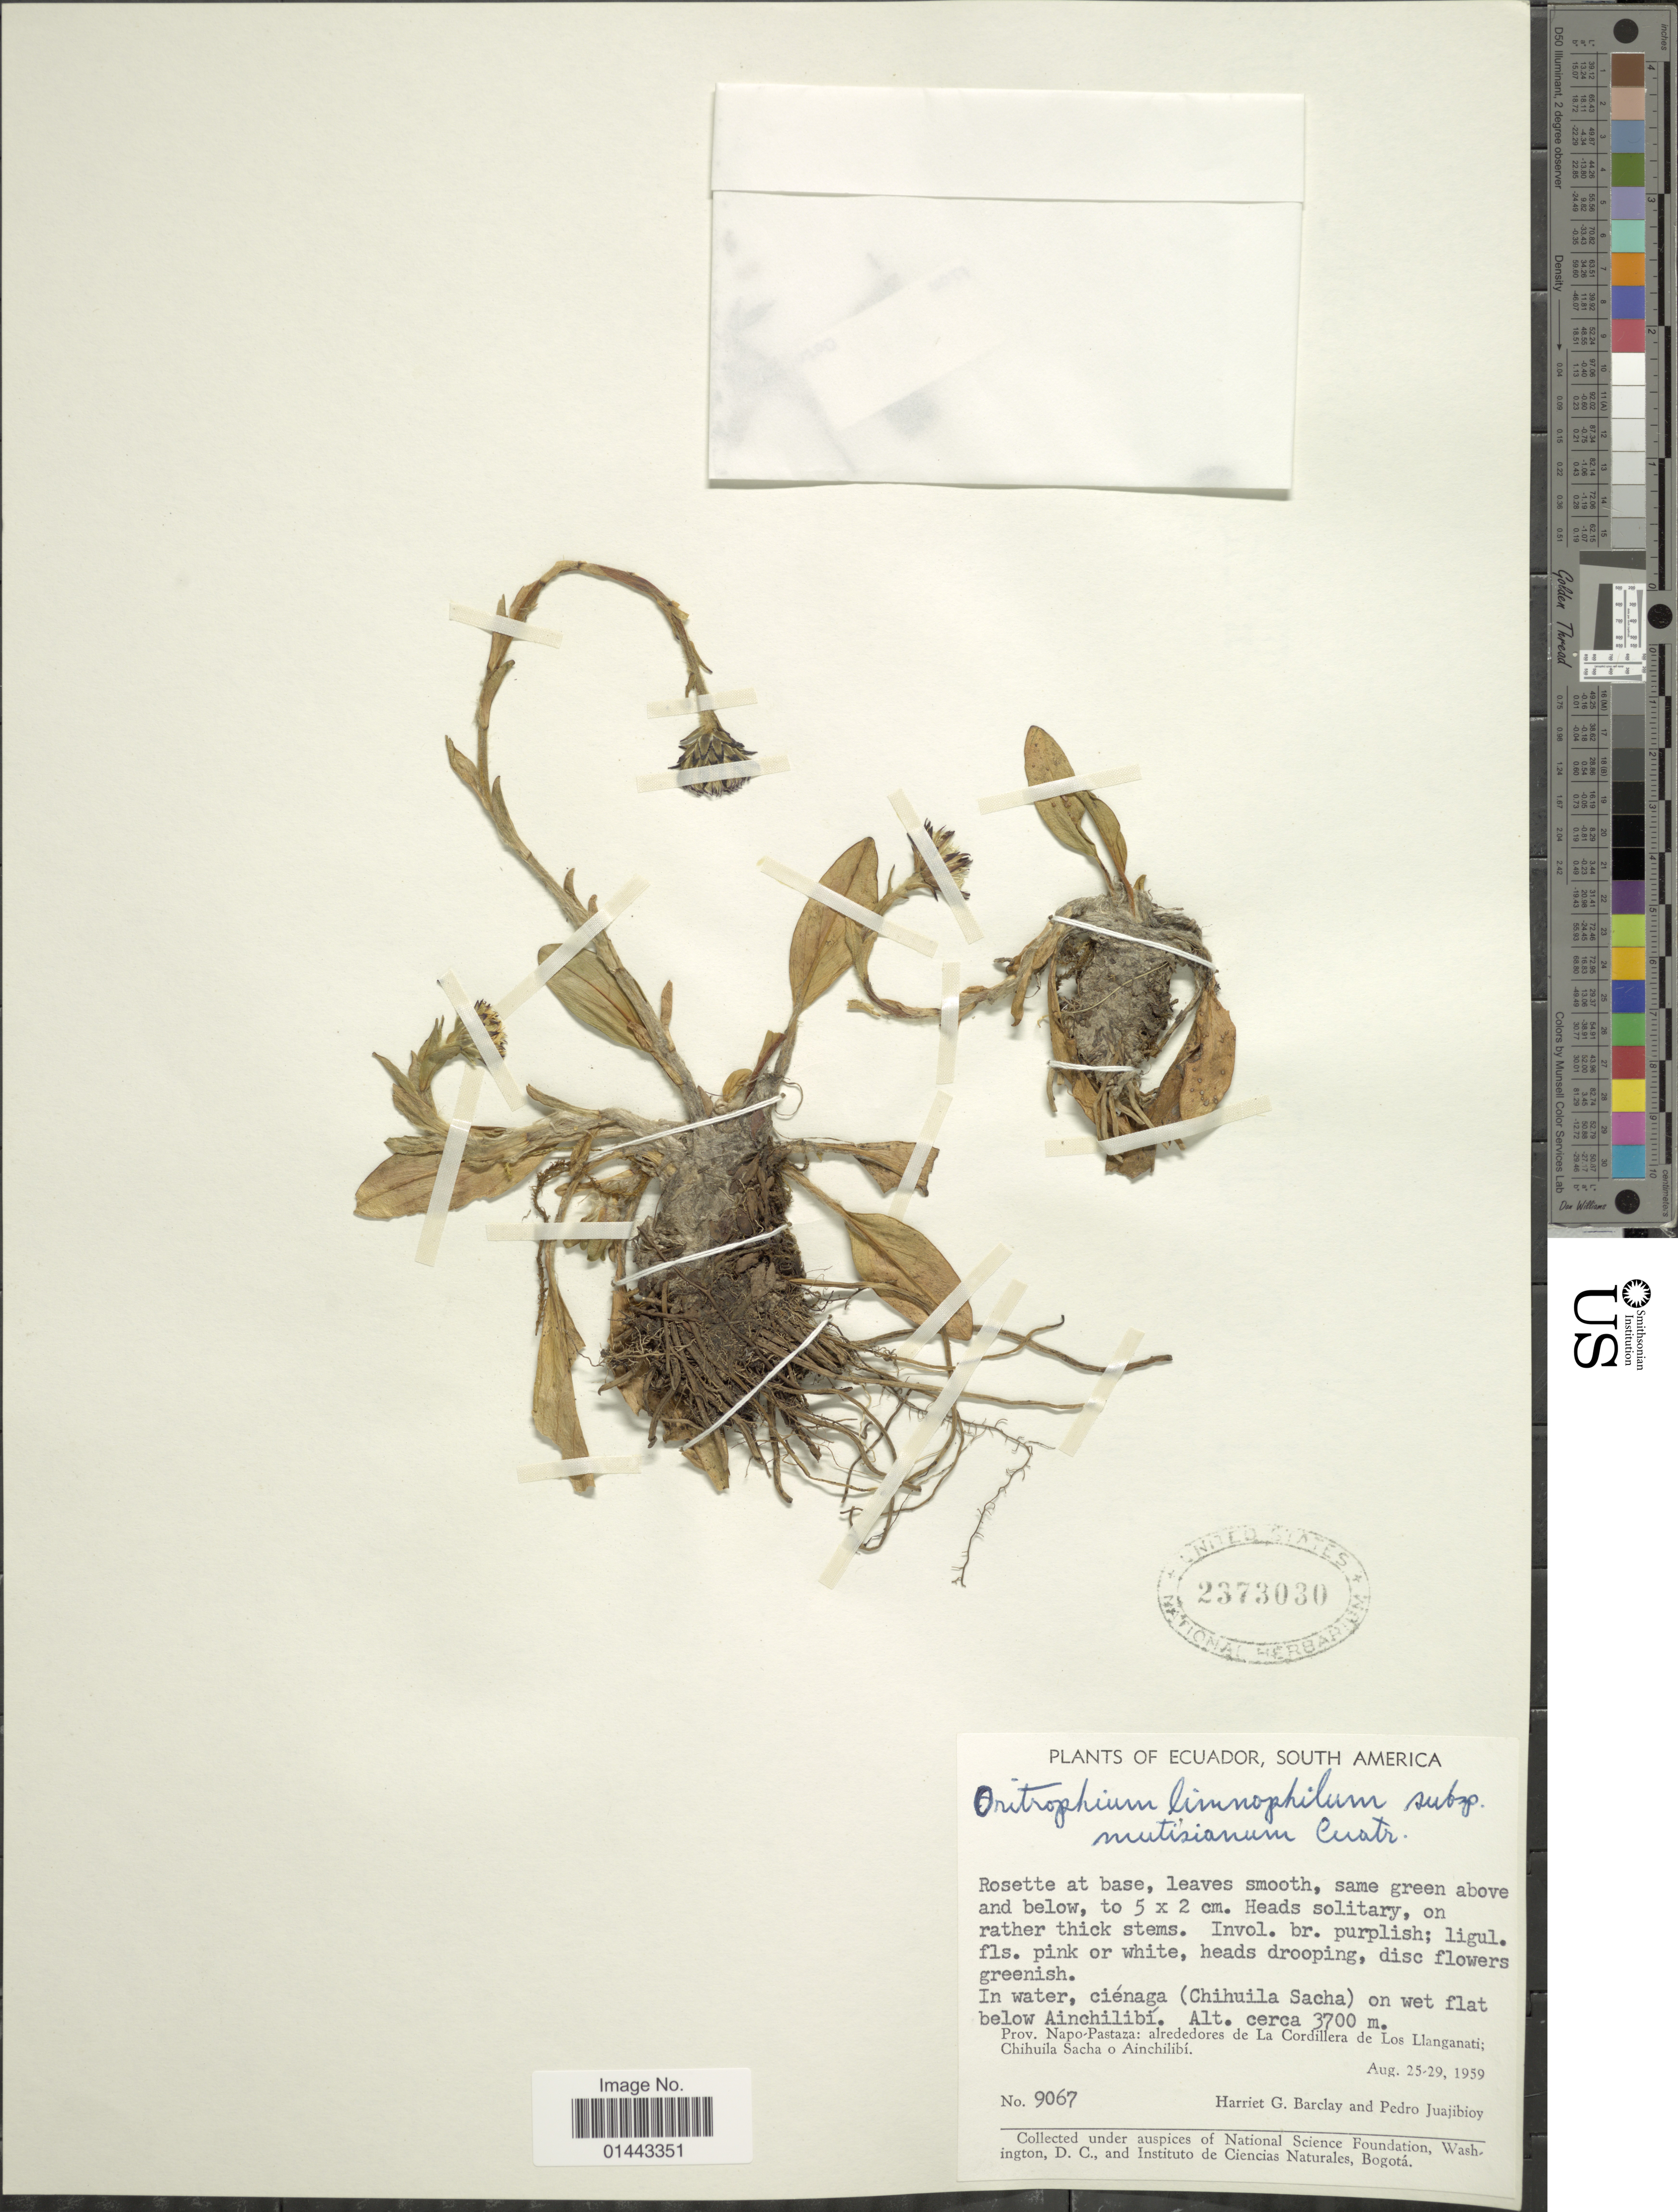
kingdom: Plantae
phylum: Tracheophyta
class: Magnoliopsida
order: Asterales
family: Asteraceae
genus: Oritrophium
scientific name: Oritrophium limnophilum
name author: (Sch. Bip.) Cuatrec.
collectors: H. G. Barclay & P. Juajibioy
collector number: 9067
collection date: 1959-08-25/1959-08-29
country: Ecuador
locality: Prov. Napo-Pastaza: alredores de La Cordillera de Los Llanganati; Chihuila Sacha o Ainchilibi. in water, cienaga (Chihuila Sacha) on wet flat below Ainchilibi.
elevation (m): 3700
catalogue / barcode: US 2373030